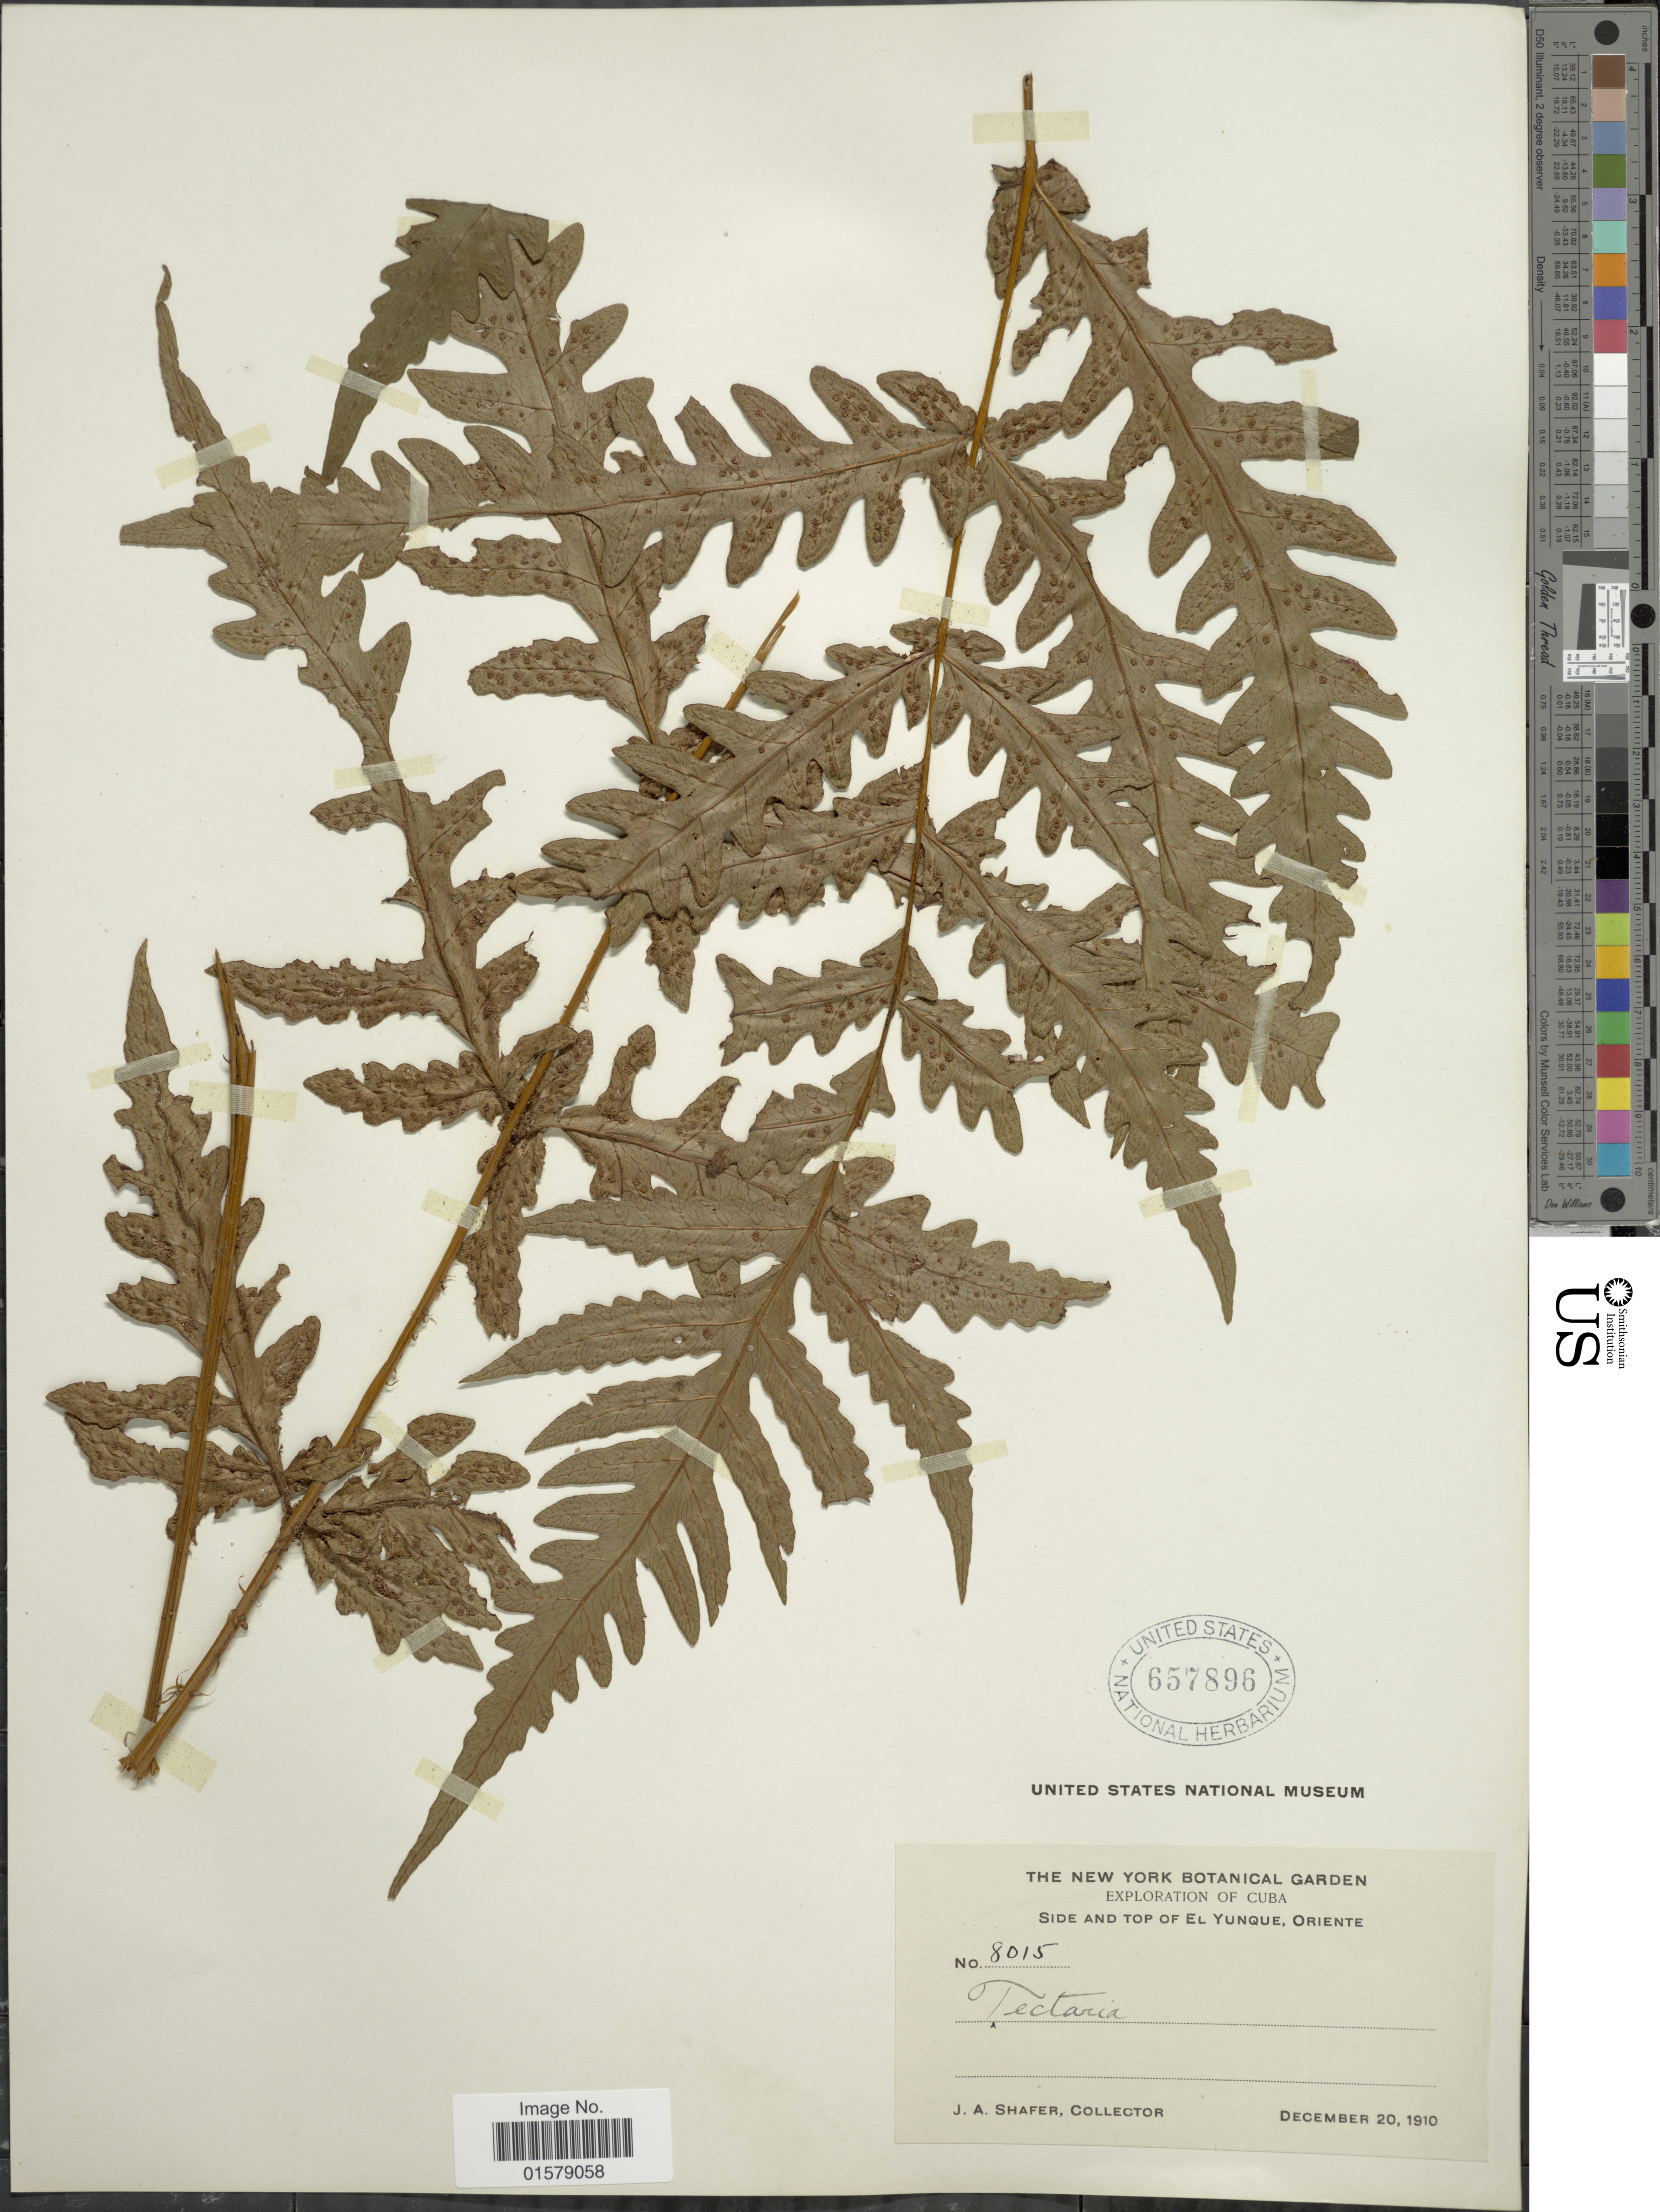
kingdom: Plantae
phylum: Tracheophyta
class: Polypodiopsida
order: Polypodiales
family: Tectariaceae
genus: Tectaria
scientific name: Tectaria cicutaria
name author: (L.) Copel.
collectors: J. A. Shafer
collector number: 8015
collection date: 1910-12-20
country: Cuba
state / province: Oriente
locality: Side and Top of El Yunque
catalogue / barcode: US 657896